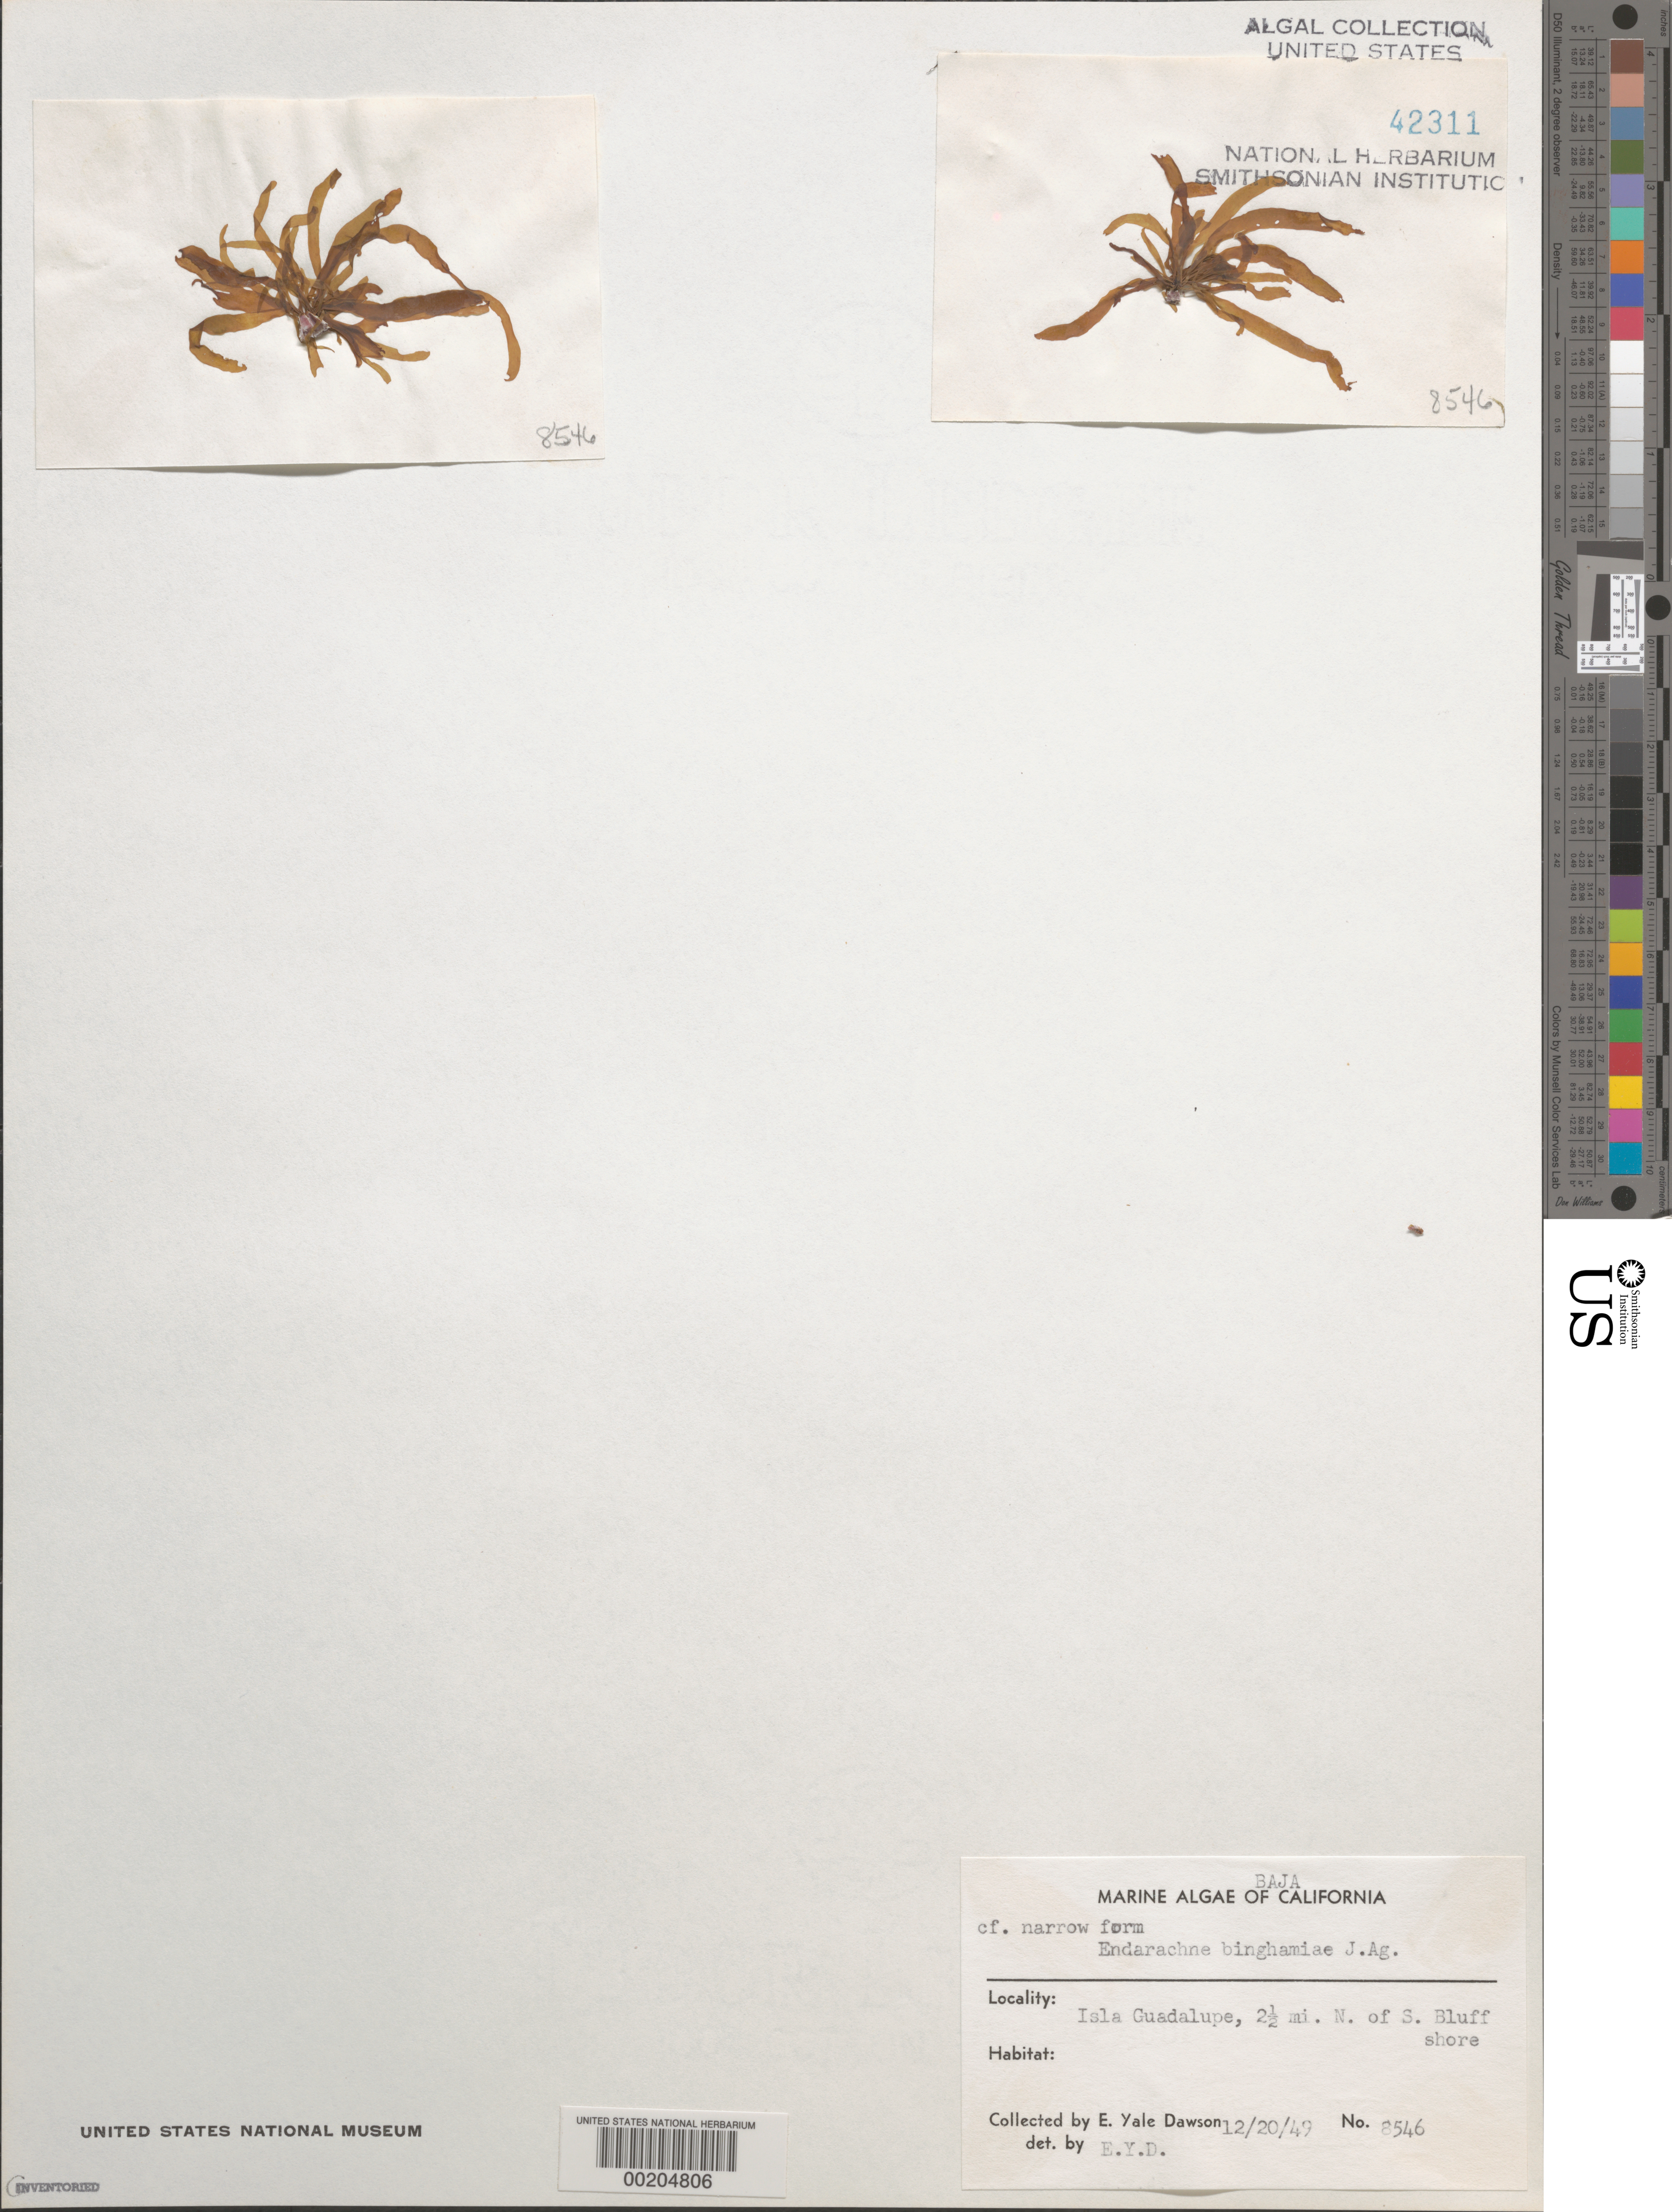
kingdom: Chromista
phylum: Ochrophyta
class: Phaeophyceae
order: Scytosiphonales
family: Scytosiphonaceae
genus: Petalonia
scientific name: Petalonia binghamiae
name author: (J. Agardh) K.L.Vinogr.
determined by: Algae name updating Project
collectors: E. Y. Dawson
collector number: EYD 8546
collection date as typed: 20 Dec 1949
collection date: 1949-12-20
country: Mexico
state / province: Baja California Norte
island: Isla Guadalupe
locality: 2.5 miles north of South Bluff shore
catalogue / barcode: US 42311